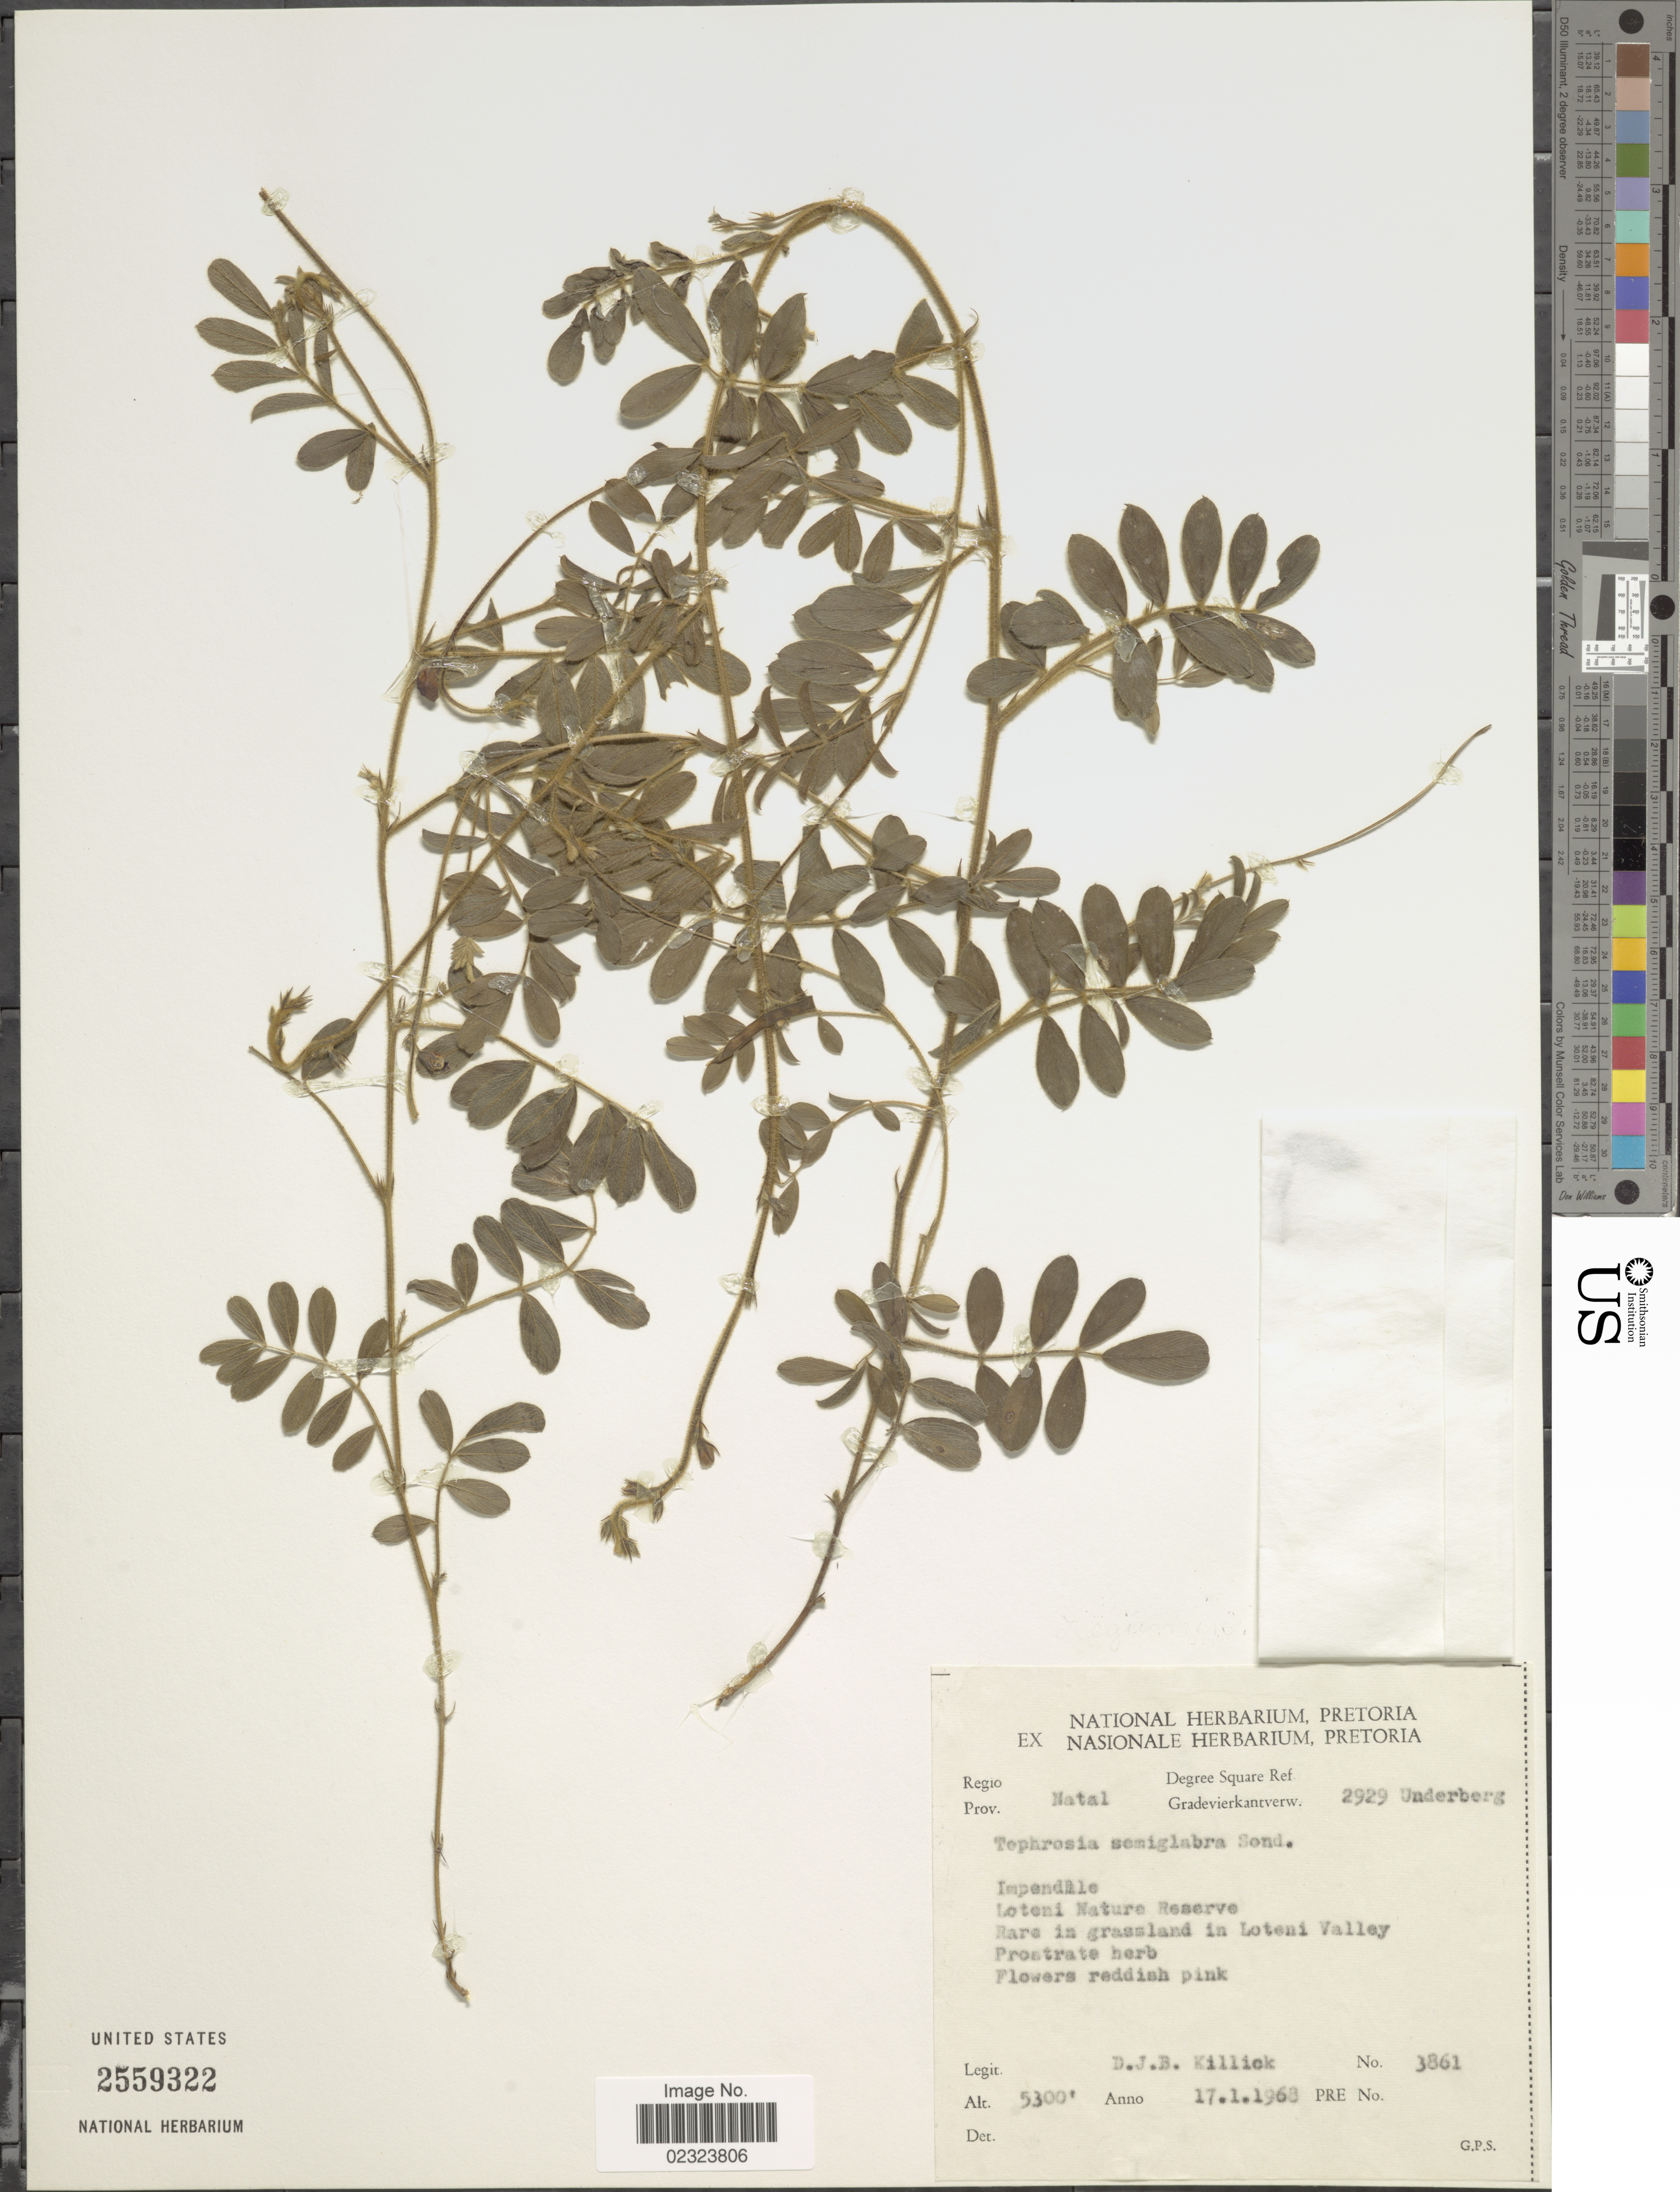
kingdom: Plantae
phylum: Tracheophyta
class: Magnoliopsida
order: Fabales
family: Fabaceae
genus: Tephrosia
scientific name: Tephrosia semiglabra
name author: Sond.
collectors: D. Killick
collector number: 3861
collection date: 1963-01-17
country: South Africa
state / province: KwaZulu-Natal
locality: Prov. Natal. Impendale. Loteni Nature Reserve. in Loteni Valley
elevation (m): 1615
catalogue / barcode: US 2559322